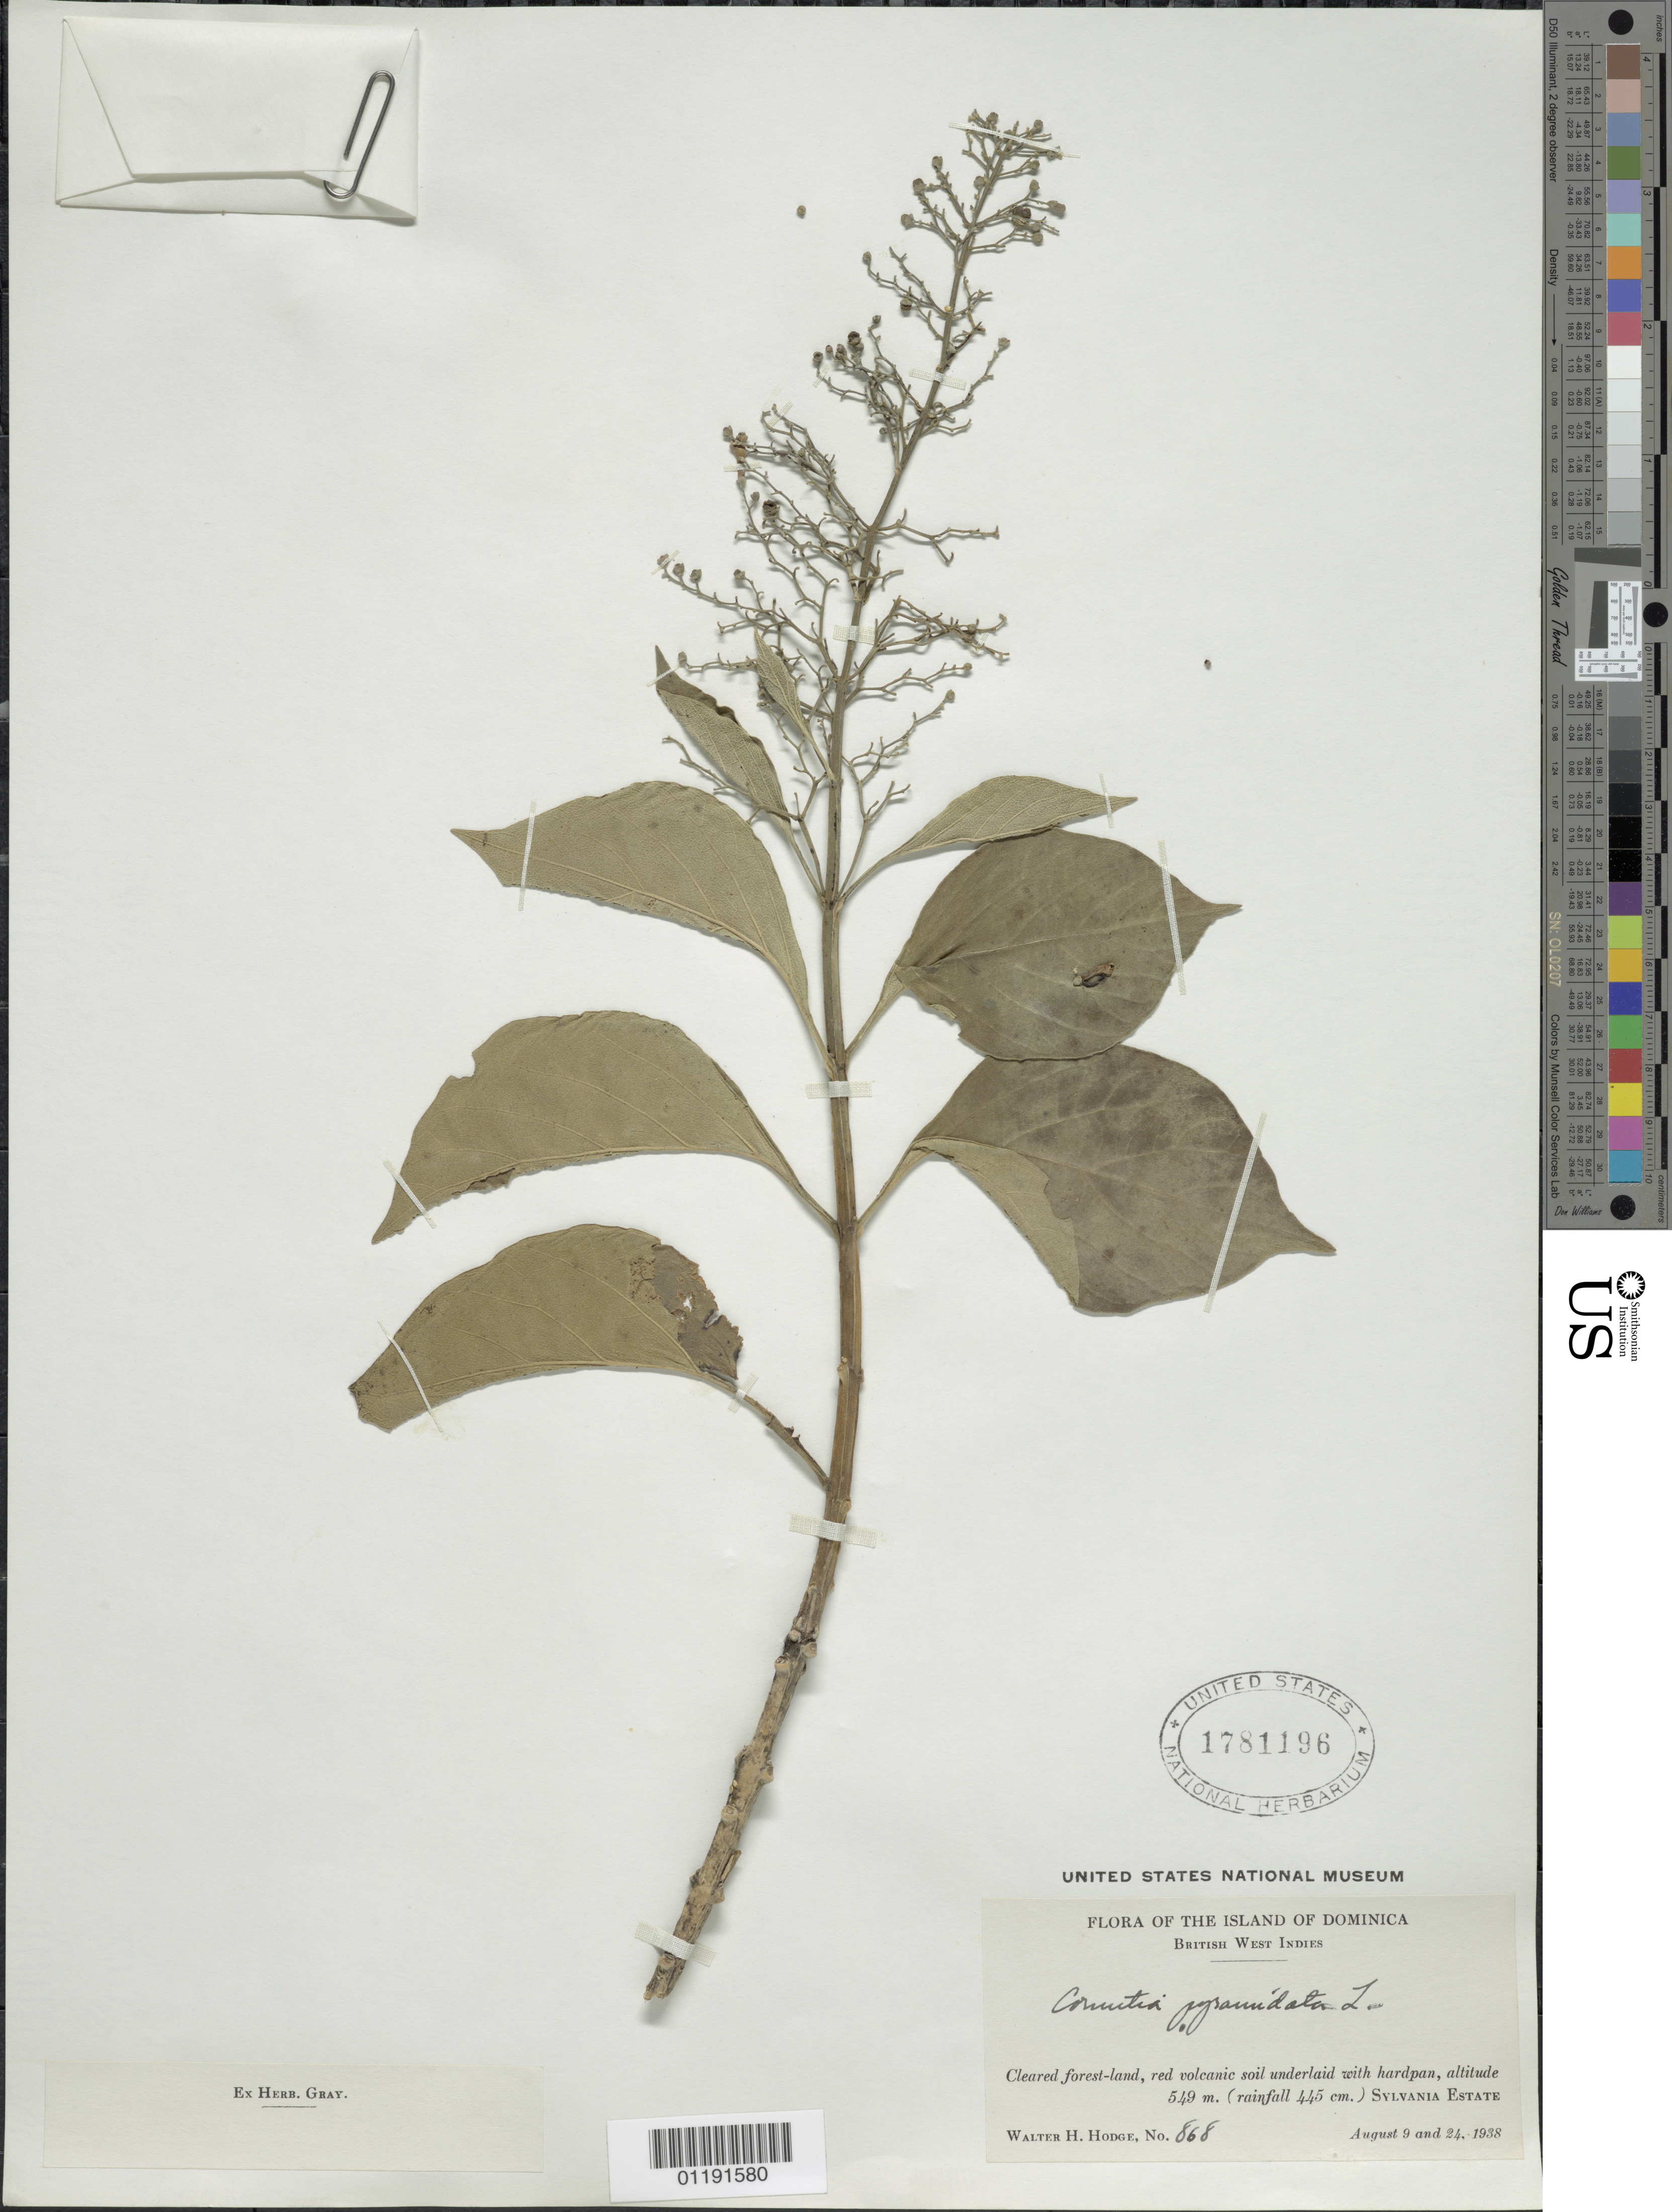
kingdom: Plantae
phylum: Tracheophyta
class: Magnoliopsida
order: Lamiales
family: Lamiaceae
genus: Cornutia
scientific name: Cornutia pyramidata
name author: L.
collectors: W. Hodge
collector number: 868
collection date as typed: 09 Aug 1938 and 24 Aug 1938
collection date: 1938-08-09,1938-08-24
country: Dominica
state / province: St. Paul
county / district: Sylvania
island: Dominica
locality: Sylvanie Estate. Cleared forest land, red volcanic soil underlaid with hardpan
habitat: Cleared forest-land, red volcanic soil underlaid with hardpan, rainfall 445 cm.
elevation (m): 549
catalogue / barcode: US 1781196